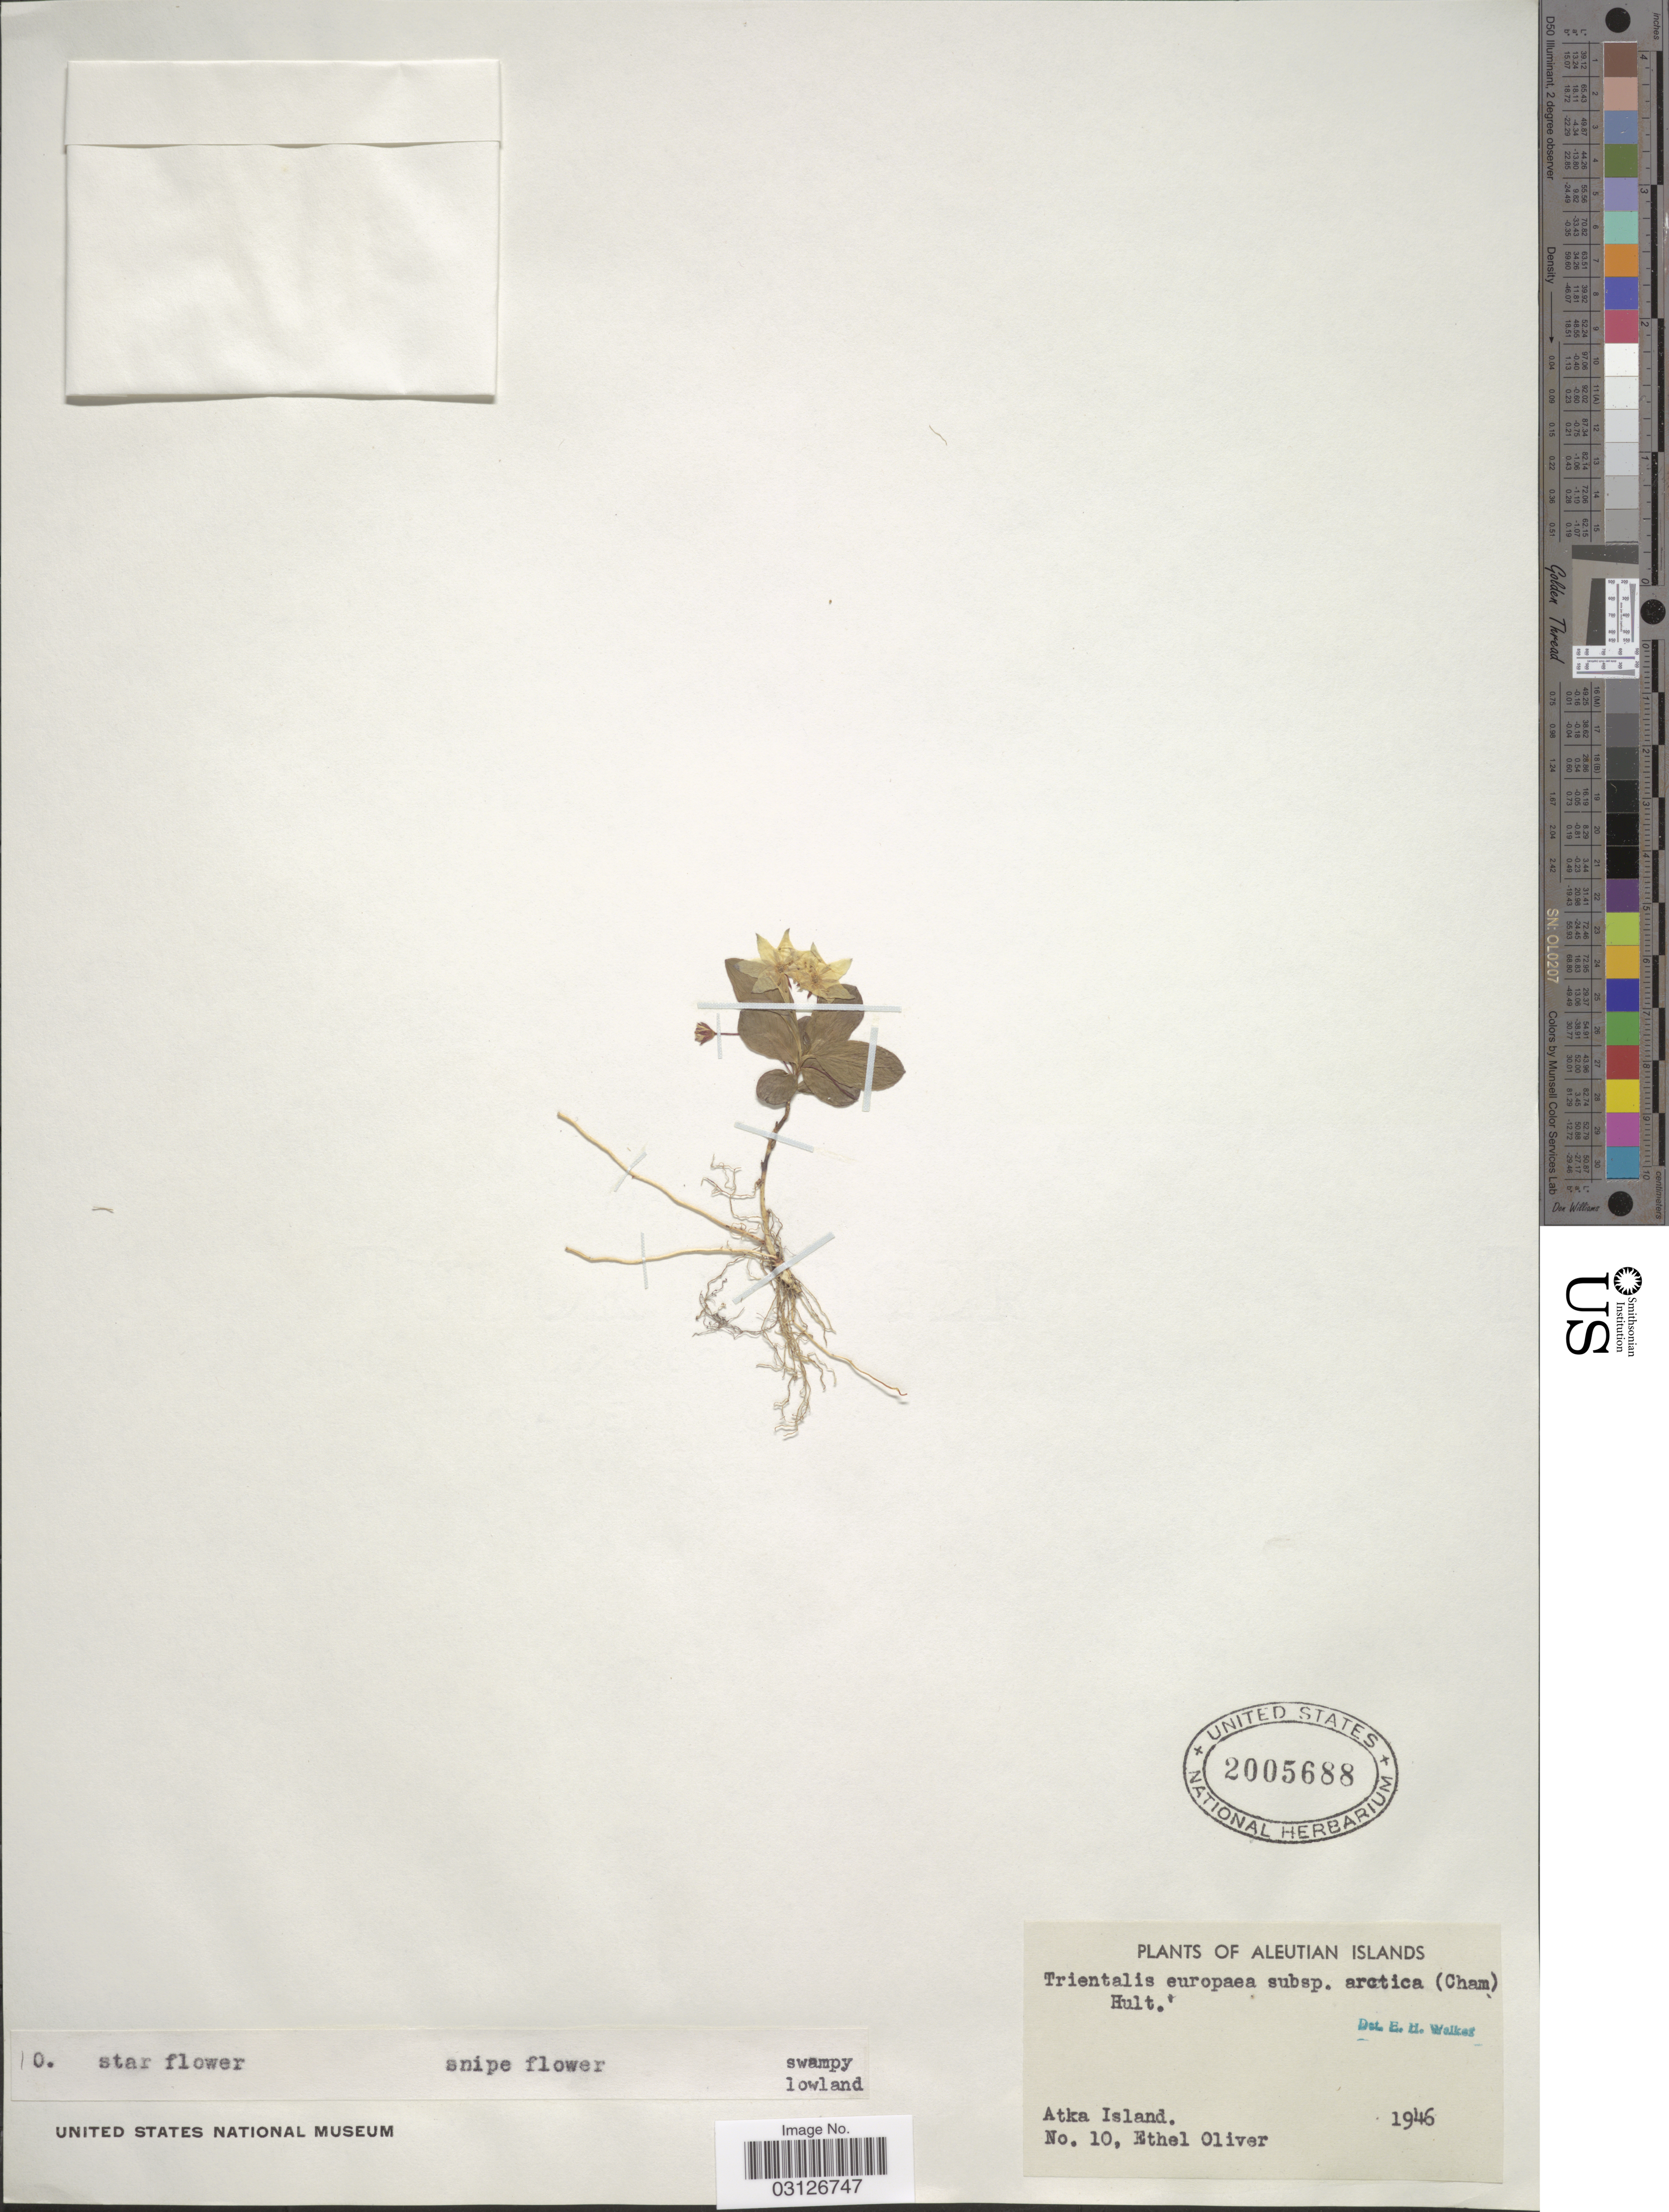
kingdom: Plantae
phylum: Tracheophyta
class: Magnoliopsida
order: Ericales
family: Primulaceae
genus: Trientalis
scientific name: Trientalis europaea subsp. arctica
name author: (Fisch. ex Hook.) Hultén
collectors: E. Oliver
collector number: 10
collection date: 1946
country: United States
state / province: Alaska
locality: Aleutian Islands. Atka Island.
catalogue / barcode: US 2005688